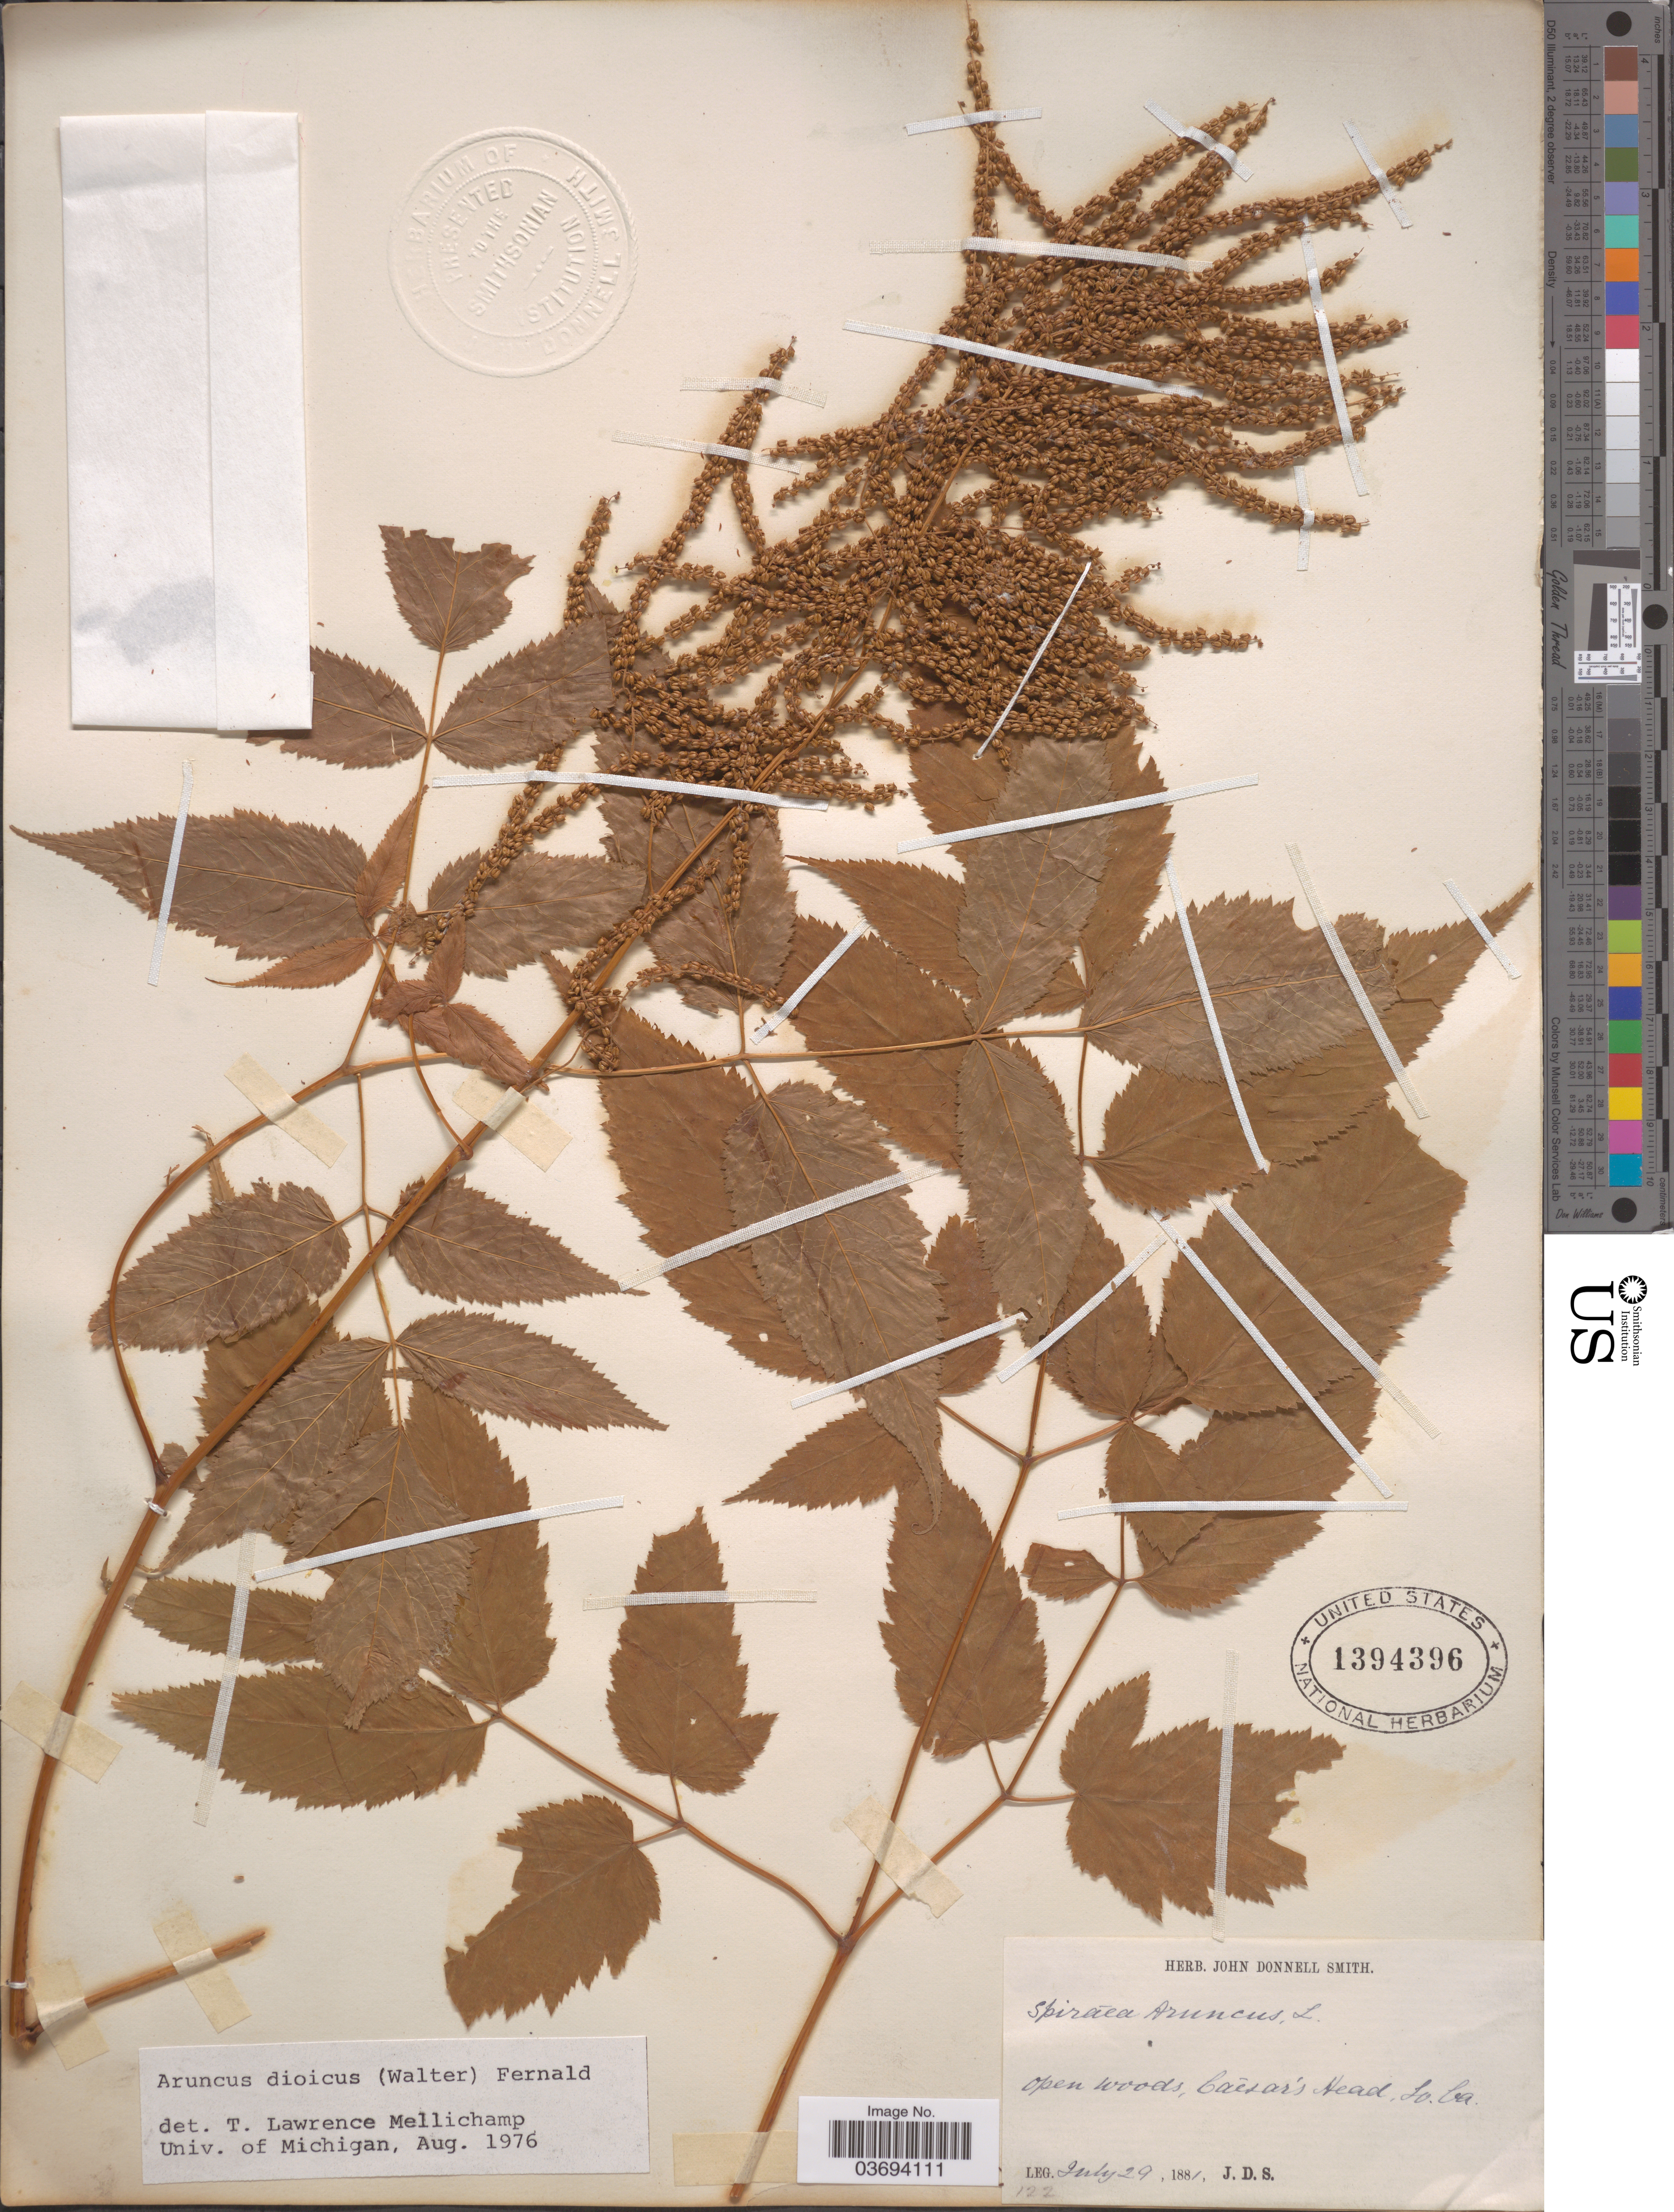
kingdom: Plantae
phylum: Tracheophyta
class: Magnoliopsida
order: Rosales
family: Rosaceae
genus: Aruncus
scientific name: Aruncus dioicus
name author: (Walter) Fernald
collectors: J. Donnell Smith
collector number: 122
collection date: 1881-07-29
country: United States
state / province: South Carolina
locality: Caésar's Head.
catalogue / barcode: US 1394396